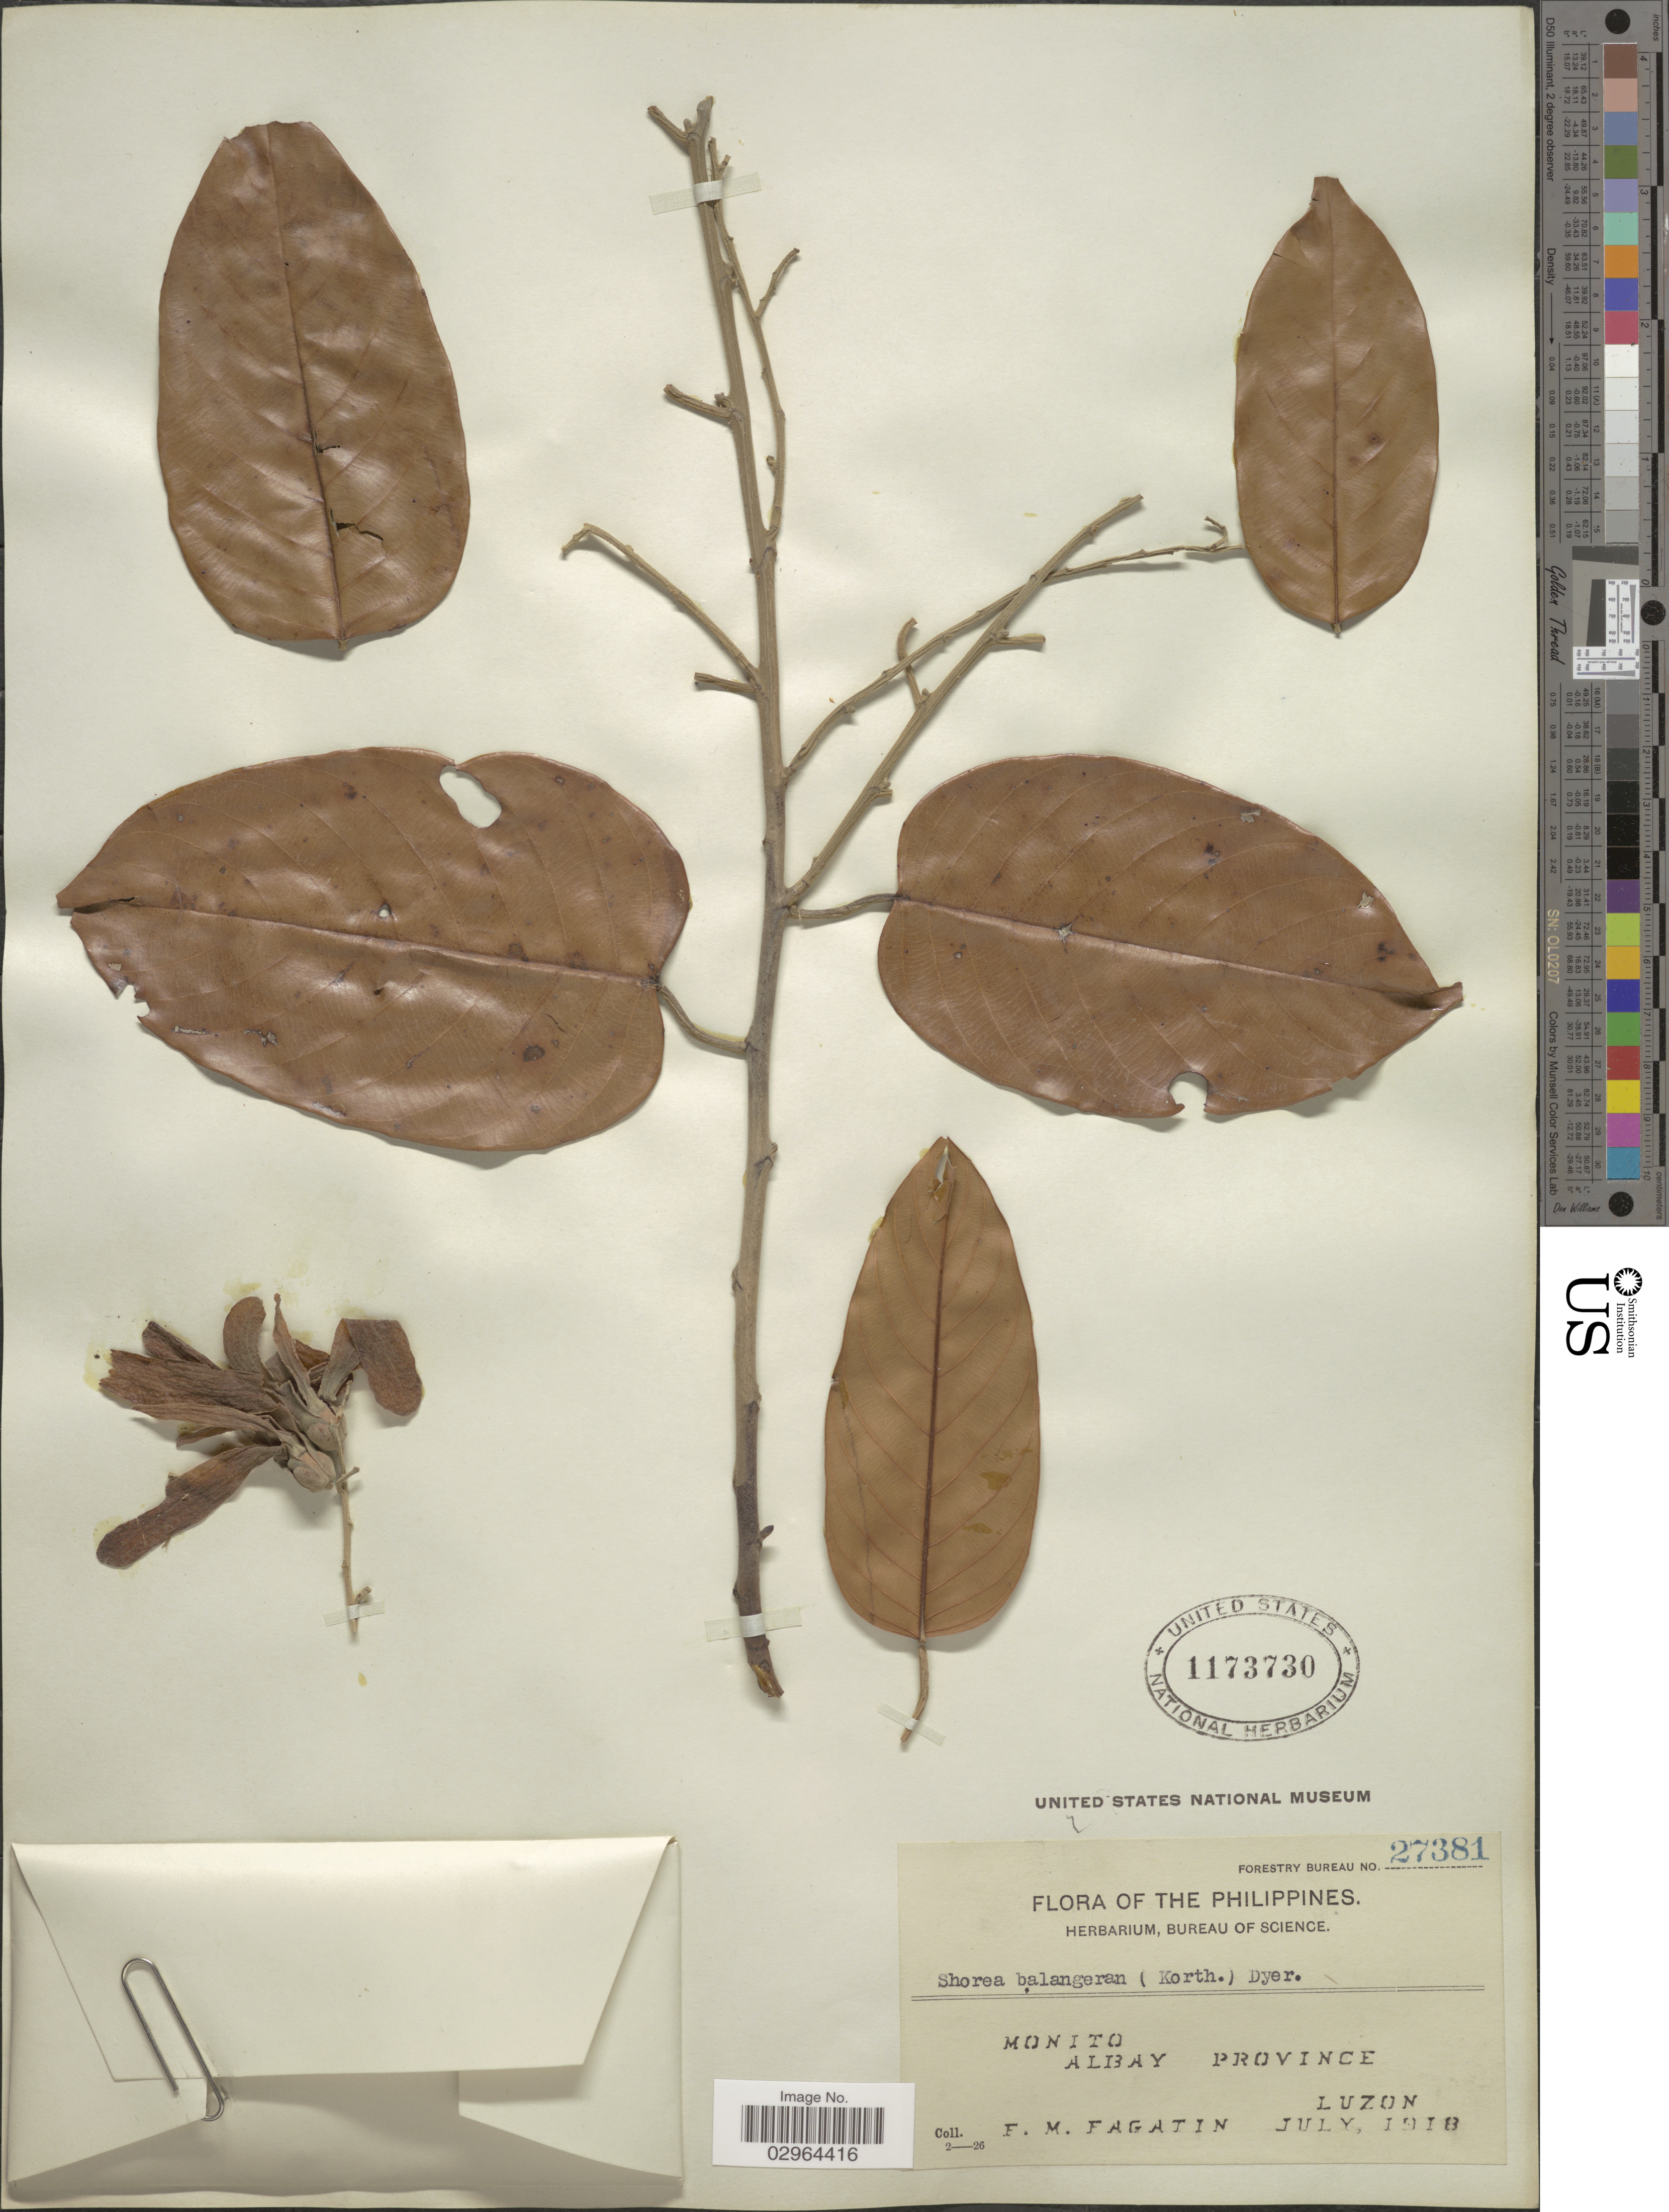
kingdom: Plantae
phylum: Tracheophyta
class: Magnoliopsida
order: Malvales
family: Dipterocarpaceae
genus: Shorea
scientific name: Shorea sp.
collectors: F. Fagatin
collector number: Forestry Bureau 27381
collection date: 1918-07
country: Philippines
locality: Monito, Albay Province, Luzon.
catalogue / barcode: US 1173730